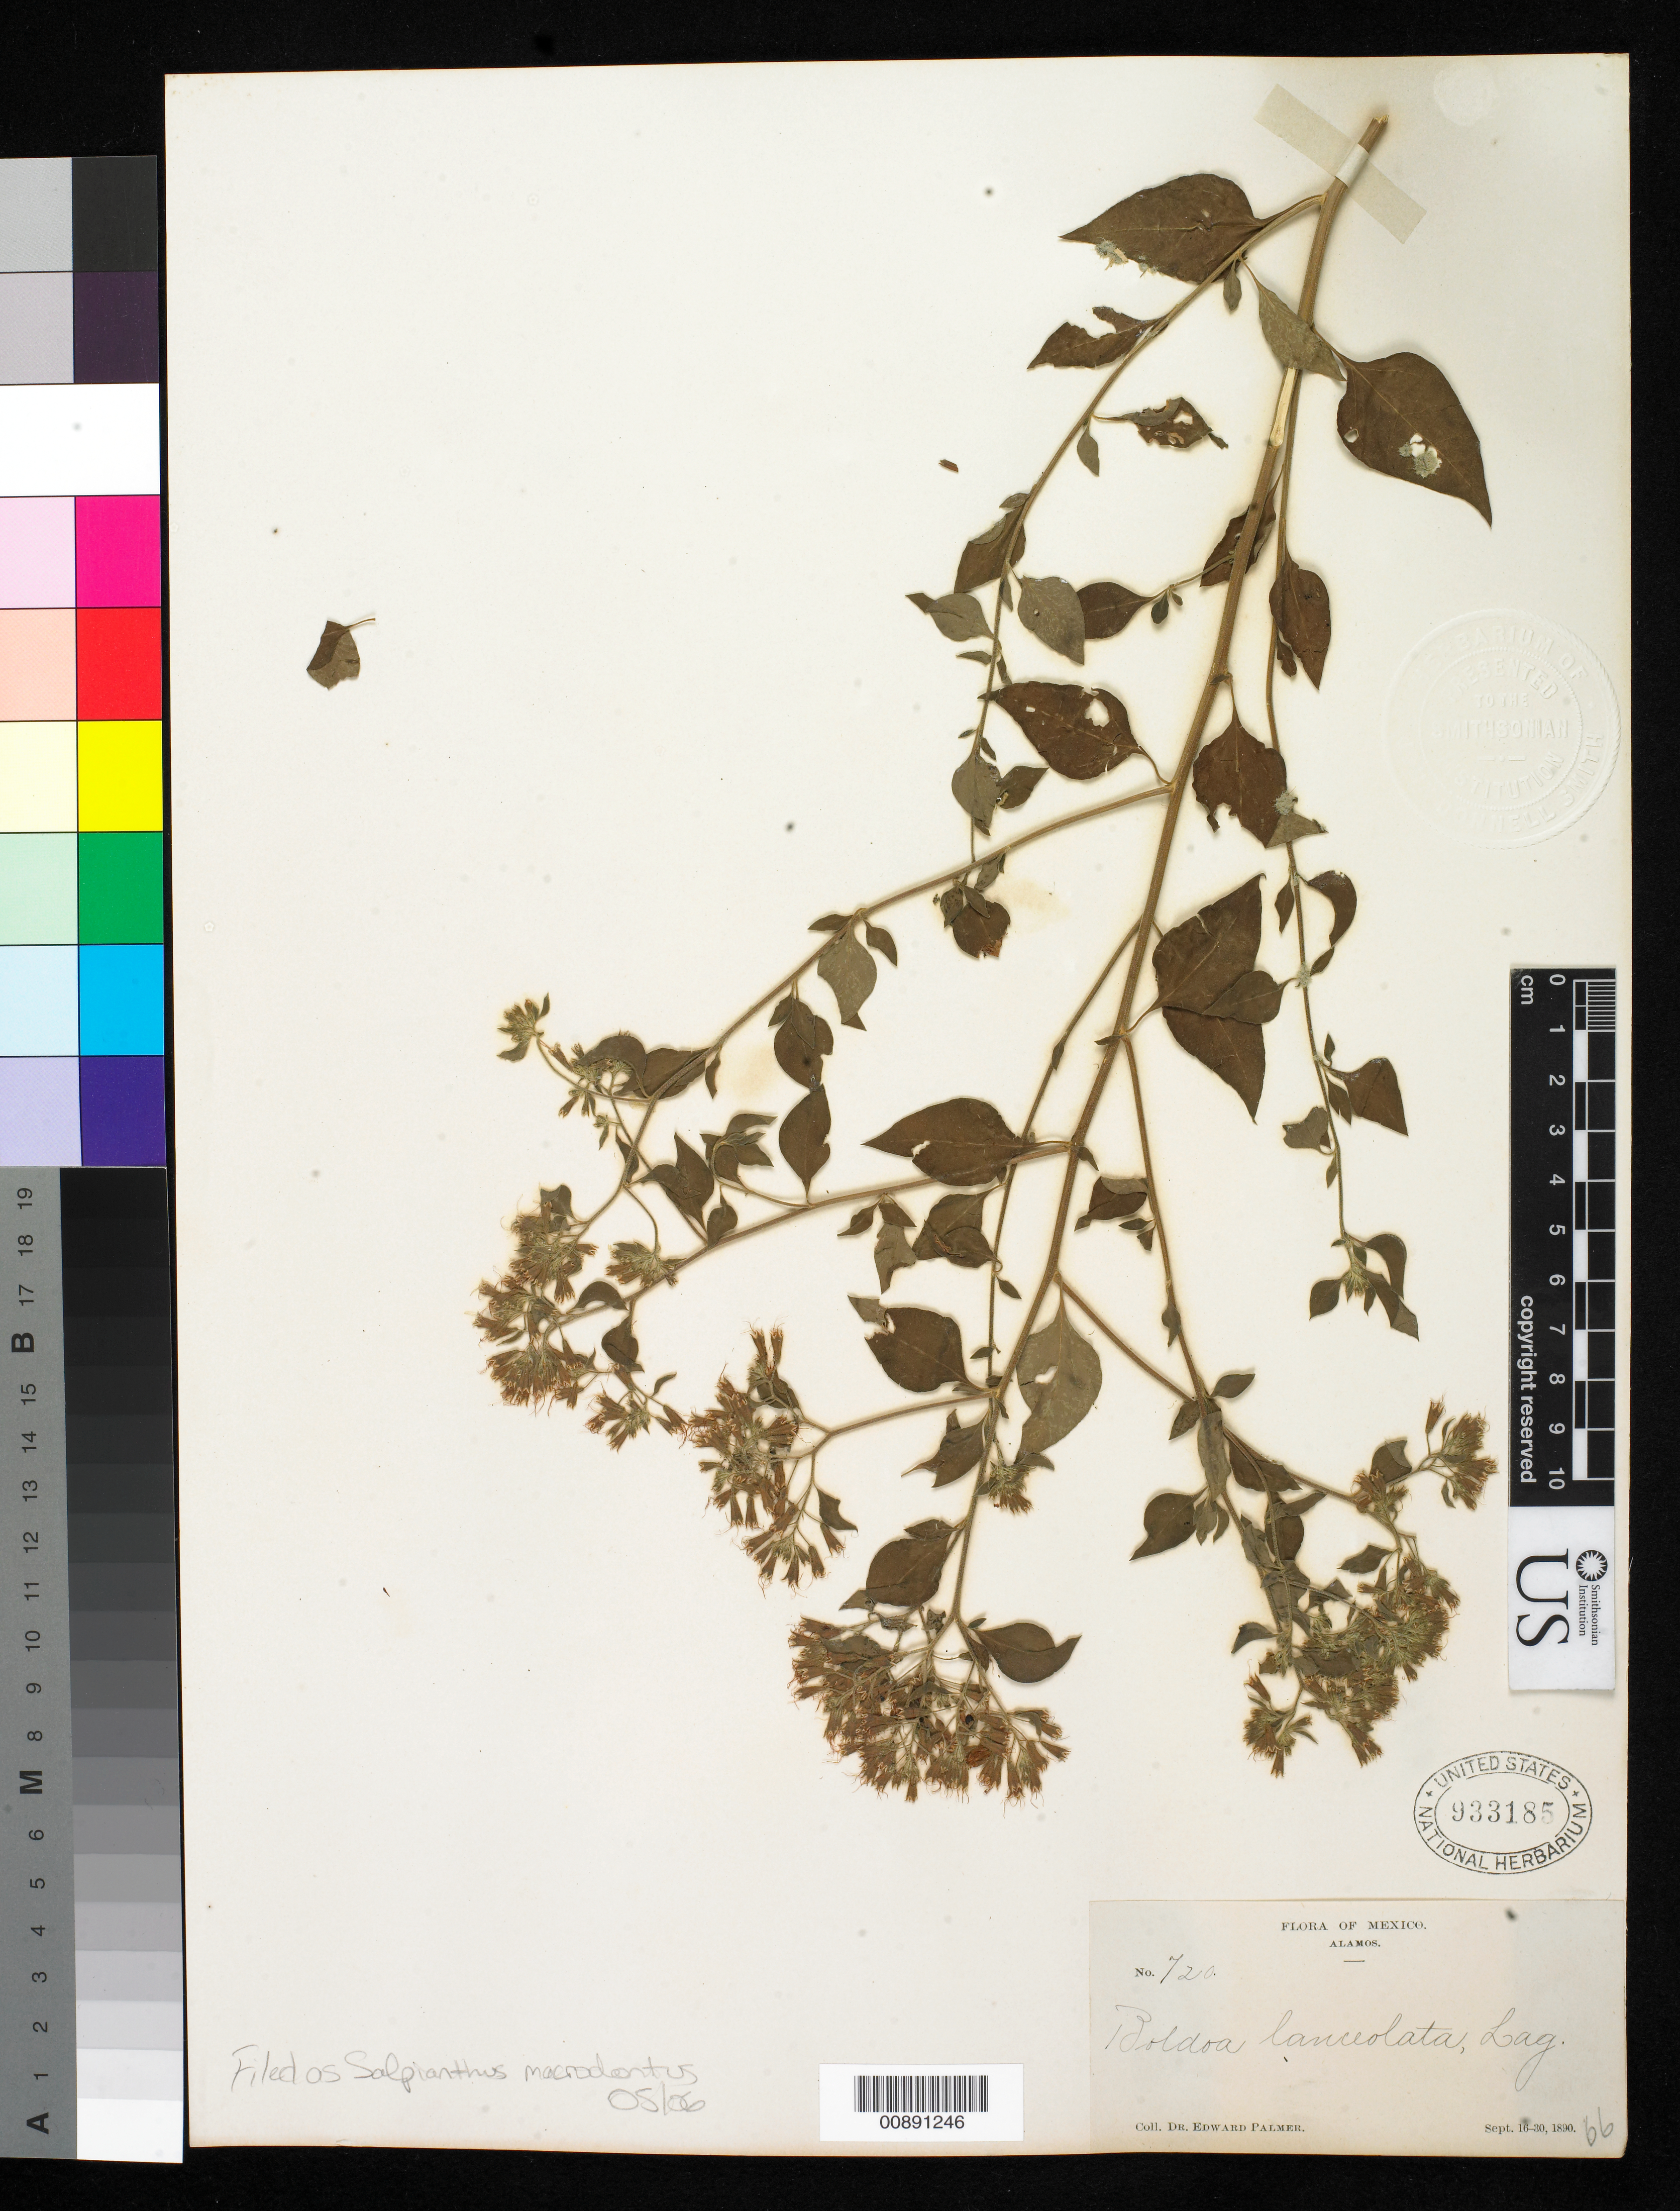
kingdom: Plantae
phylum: Tracheophyta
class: Magnoliopsida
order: Caryophyllales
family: Nyctaginaceae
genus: Salpianthus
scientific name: Salpianthus macrodontus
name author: Standl.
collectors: E. Palmer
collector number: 720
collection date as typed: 16 Sep 1890 to 30 Sep 1890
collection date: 1890-09-16/1890-09-30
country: Mexico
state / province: Sonora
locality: Alamos, Sonora.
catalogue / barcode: US 933185